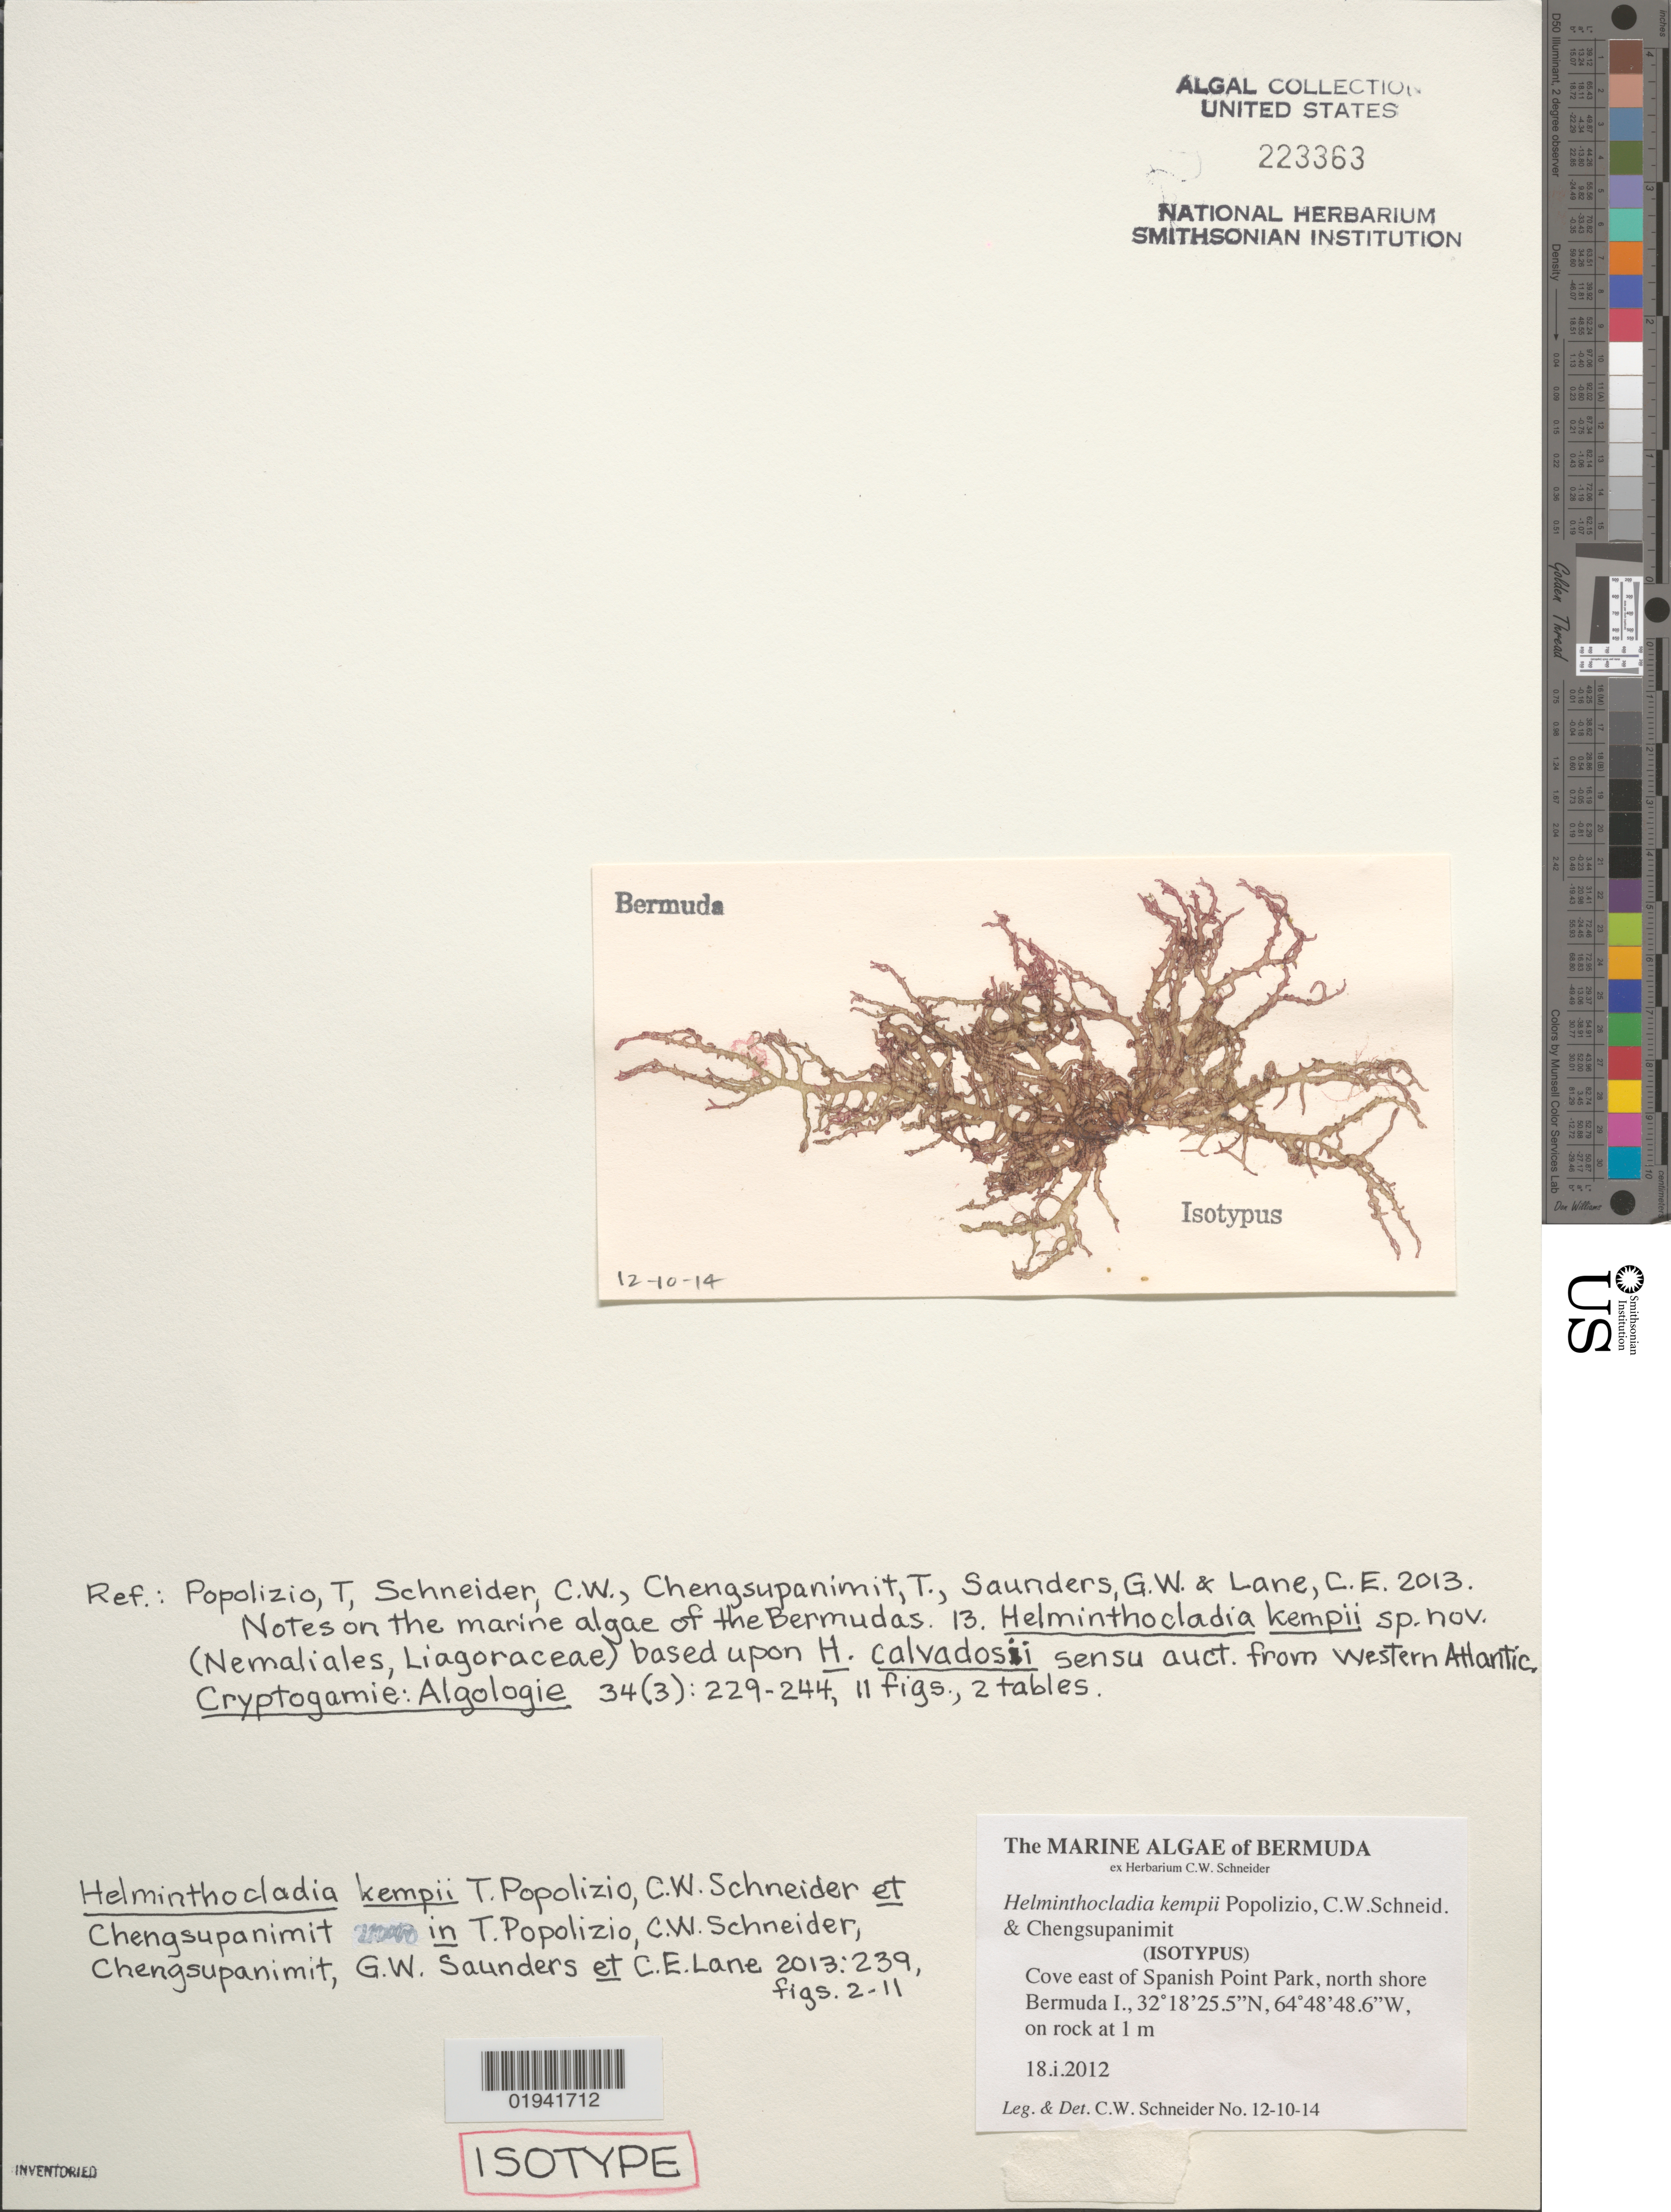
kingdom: Plantae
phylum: Rhodophyta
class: Florideophyceae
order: Nemaliales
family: Liagoraceae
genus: Helminthocladia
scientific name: Helminthocladia kempii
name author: T. Popolizio et al. in T. Popolizio et al.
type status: Isotype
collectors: C. W. Schneider & T. Popolizio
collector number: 12-10-14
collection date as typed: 18 Jan 2012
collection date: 2012-01-18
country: Bermuda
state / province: Pembroke Parish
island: Bermuda Island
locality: Cove east of Spanish Point Park, north shore of Bermuda Island.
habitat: On rock at 1 m.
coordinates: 32 18'25.5"N, 64 48'48.6"W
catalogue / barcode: US 223363